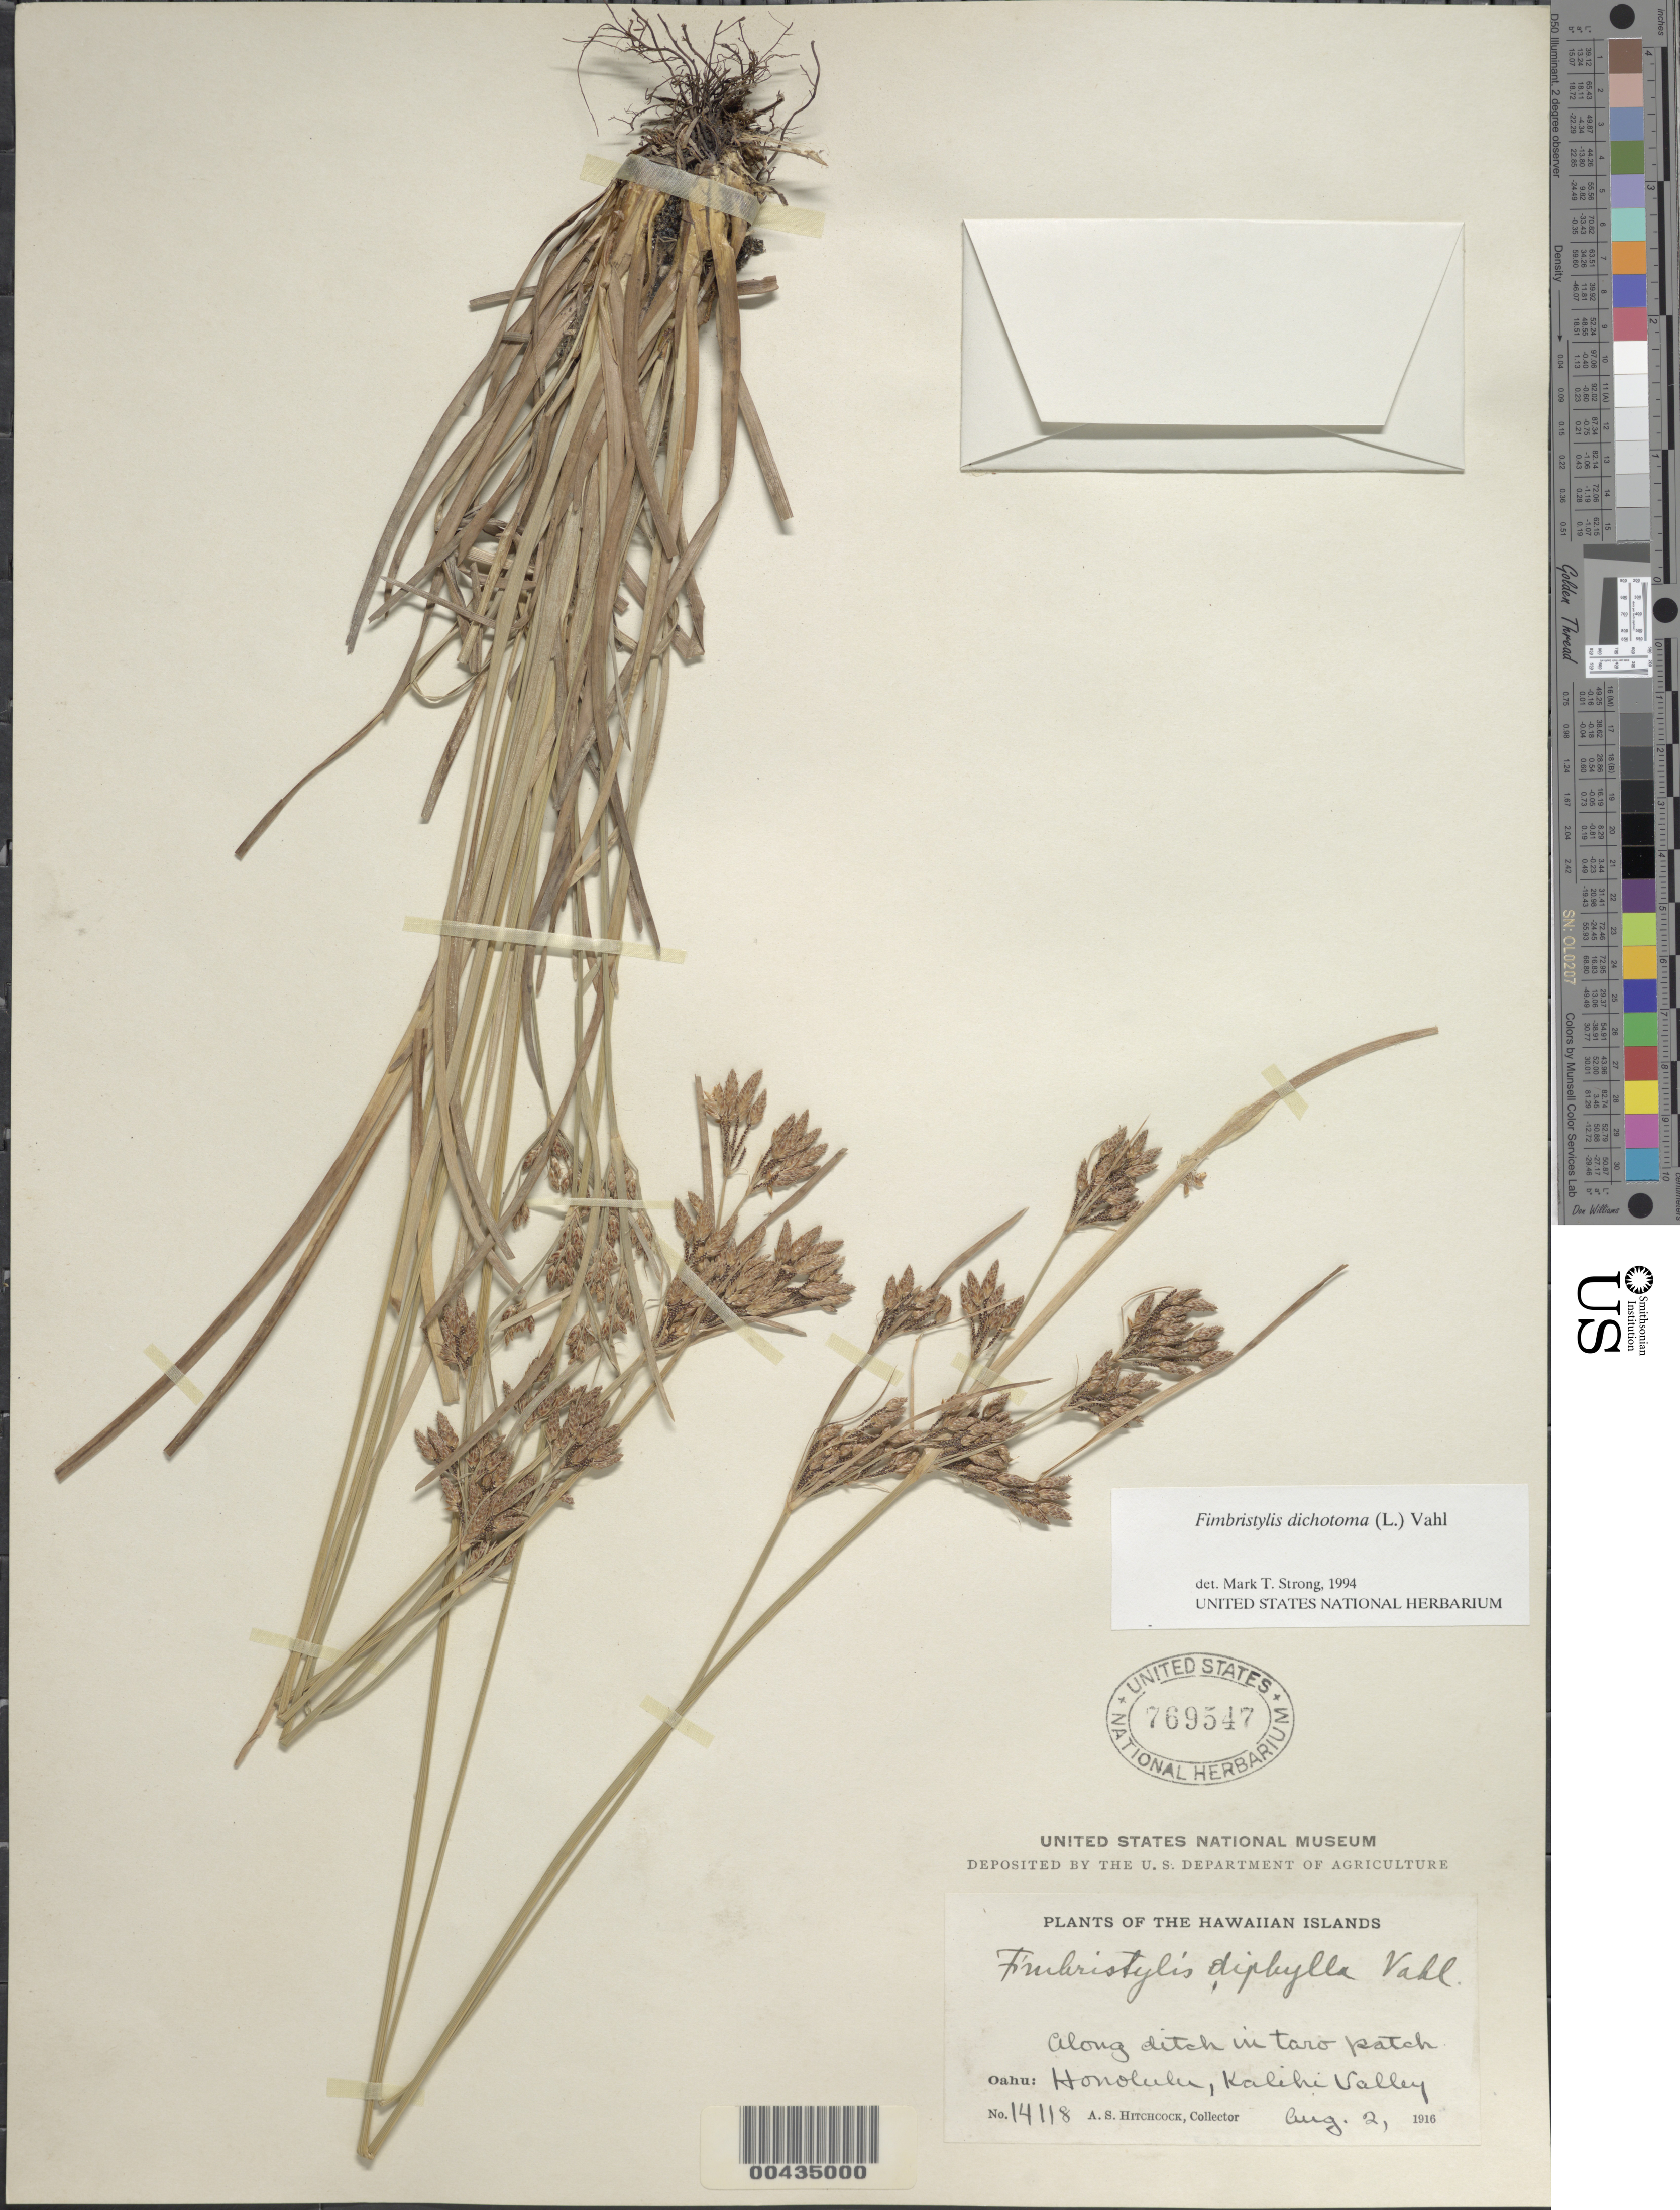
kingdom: Plantae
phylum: Tracheophyta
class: Liliopsida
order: Poales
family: Cyperaceae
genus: Fimbristylis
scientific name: Fimbristylis dichotoma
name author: (L.) Vahl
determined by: Strong, M. T., (US), Smithsonian Institution - National Museum of Natural History (UNITED STATES)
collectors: A. S. Hitchcock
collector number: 14118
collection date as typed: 2 Aug 1916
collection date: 1916-08-02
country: United States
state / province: Hawaii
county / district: Honolulu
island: Oahu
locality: Honolulu, Kalihi Valley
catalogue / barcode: US 769547